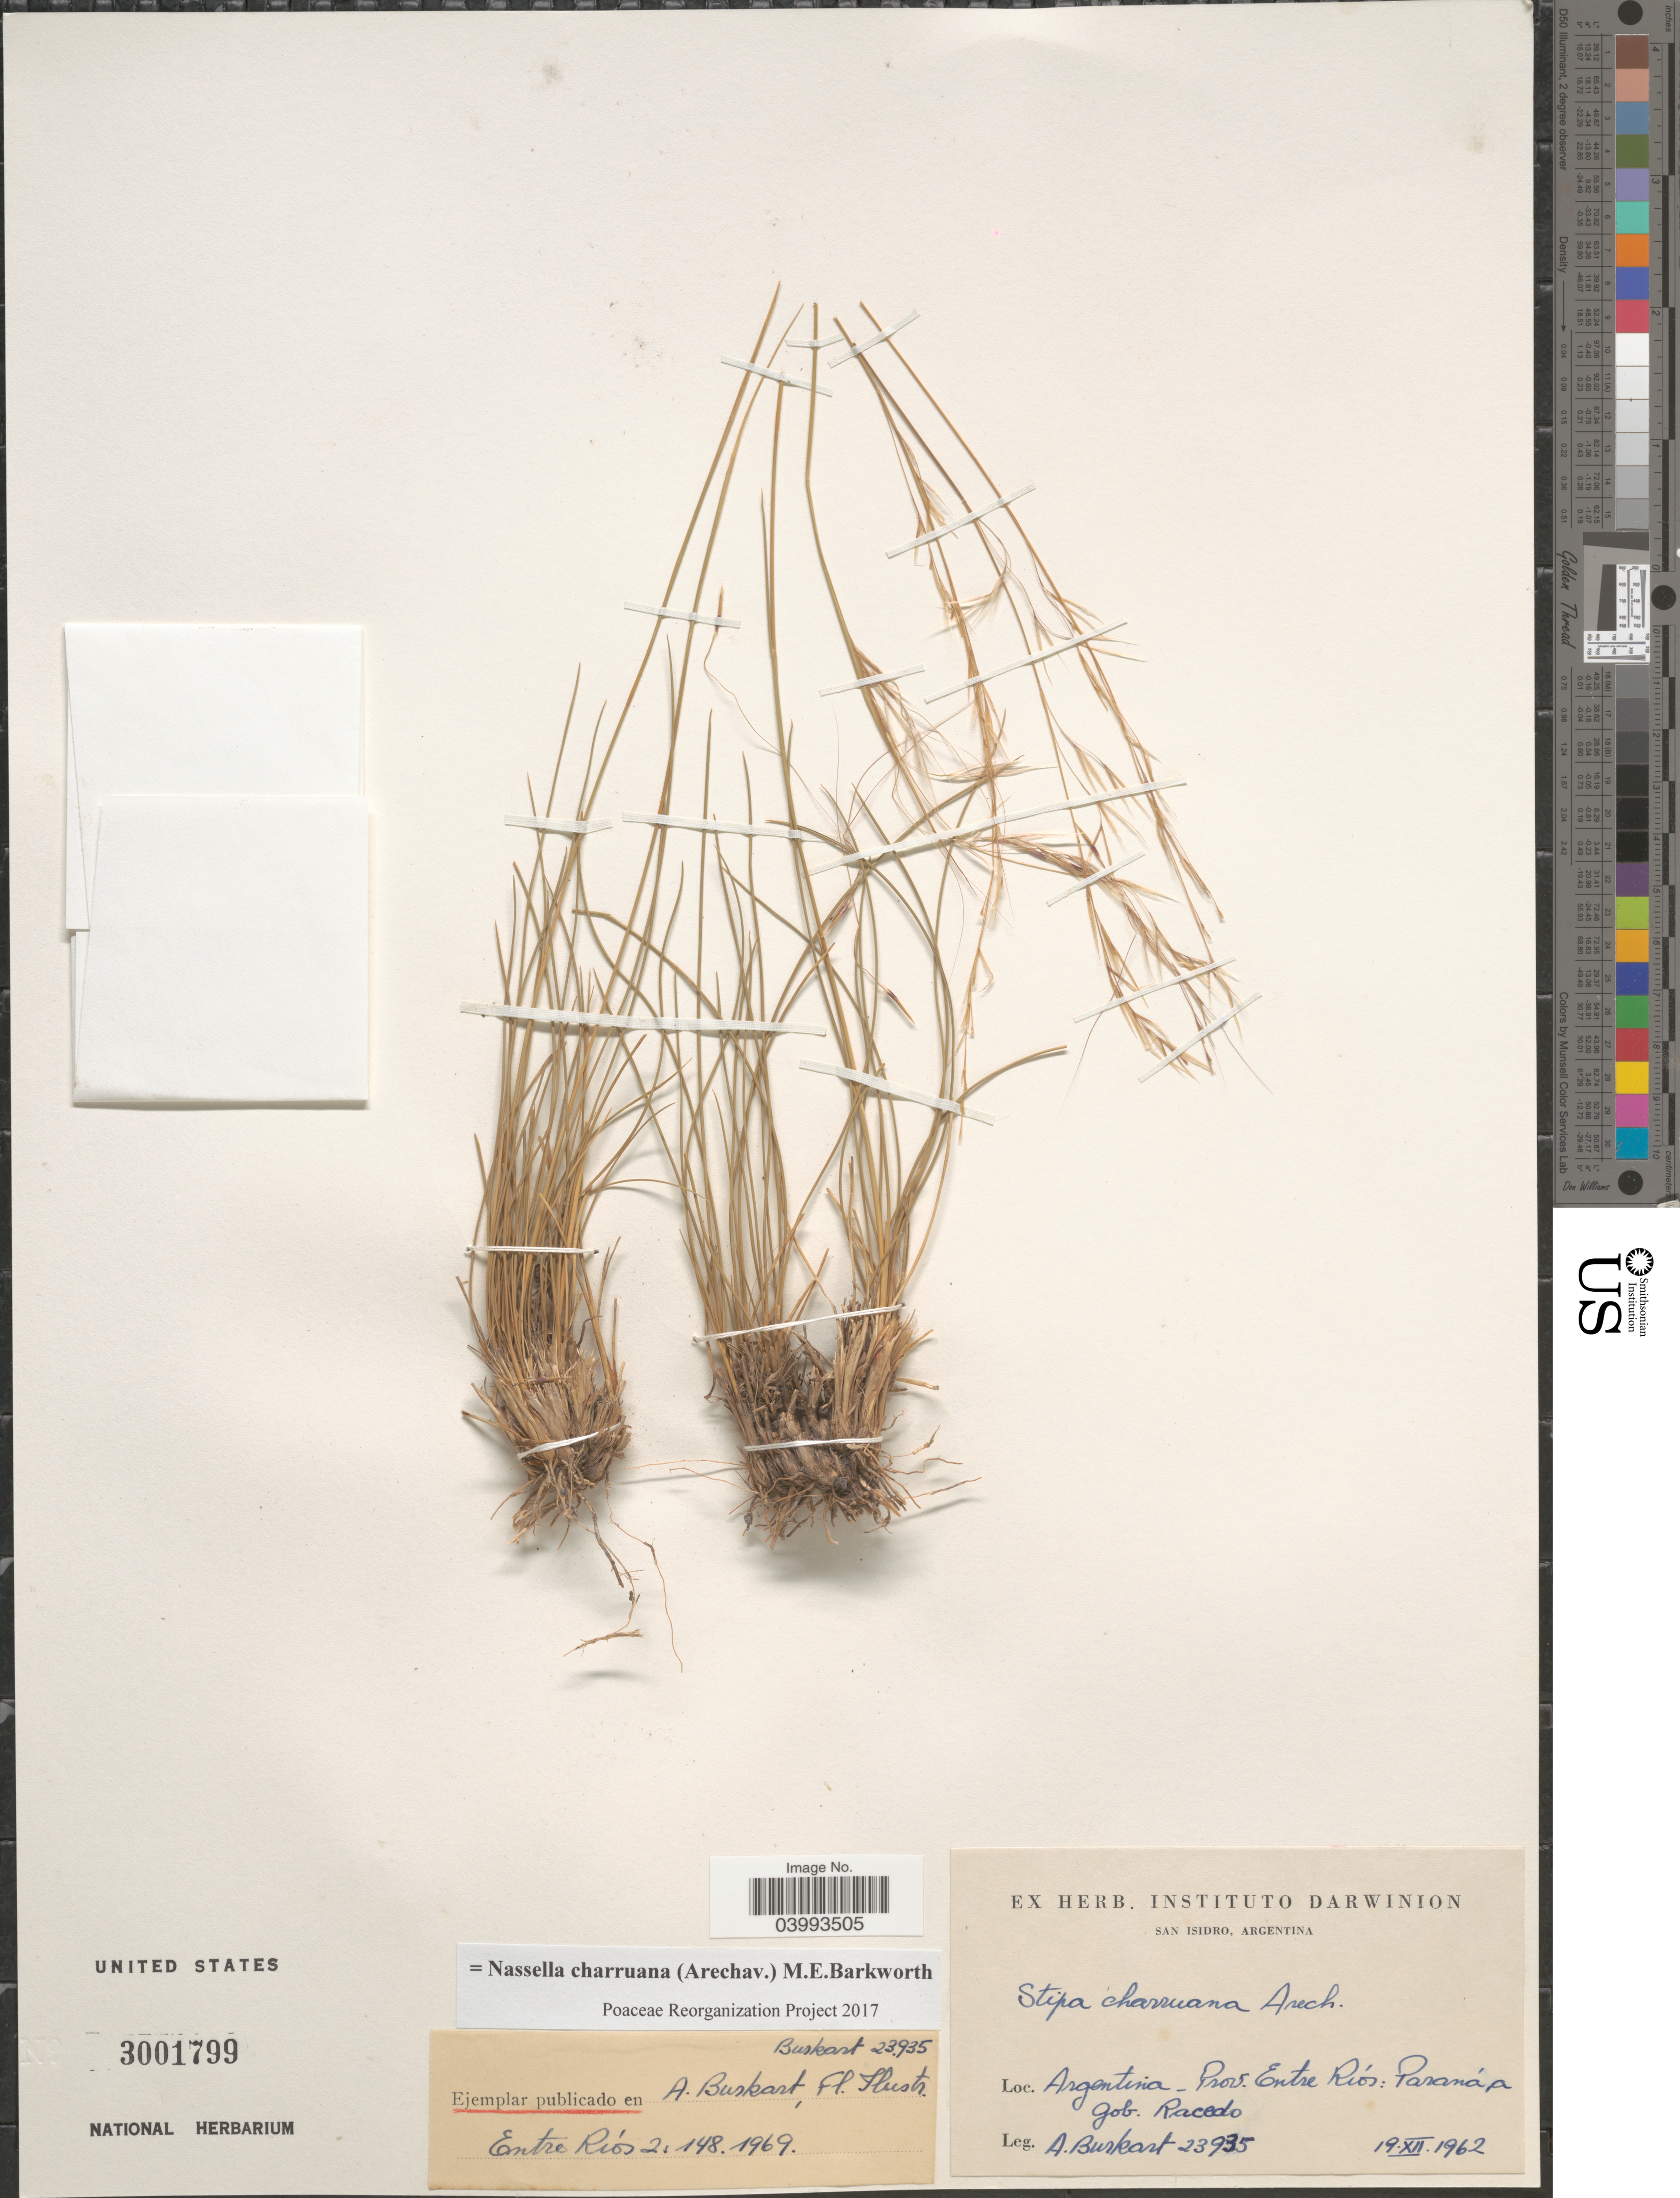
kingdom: Plantae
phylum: Tracheophyta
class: Liliopsida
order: Poales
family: Poaceae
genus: Nassella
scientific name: Nassella charruana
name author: (Arechav.) Barkworth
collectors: A. E. Burkart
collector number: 23935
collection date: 1962-12-19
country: Argentina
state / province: Entre Rios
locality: Paraná, a Gob. Racedo.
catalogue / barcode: US 3001799